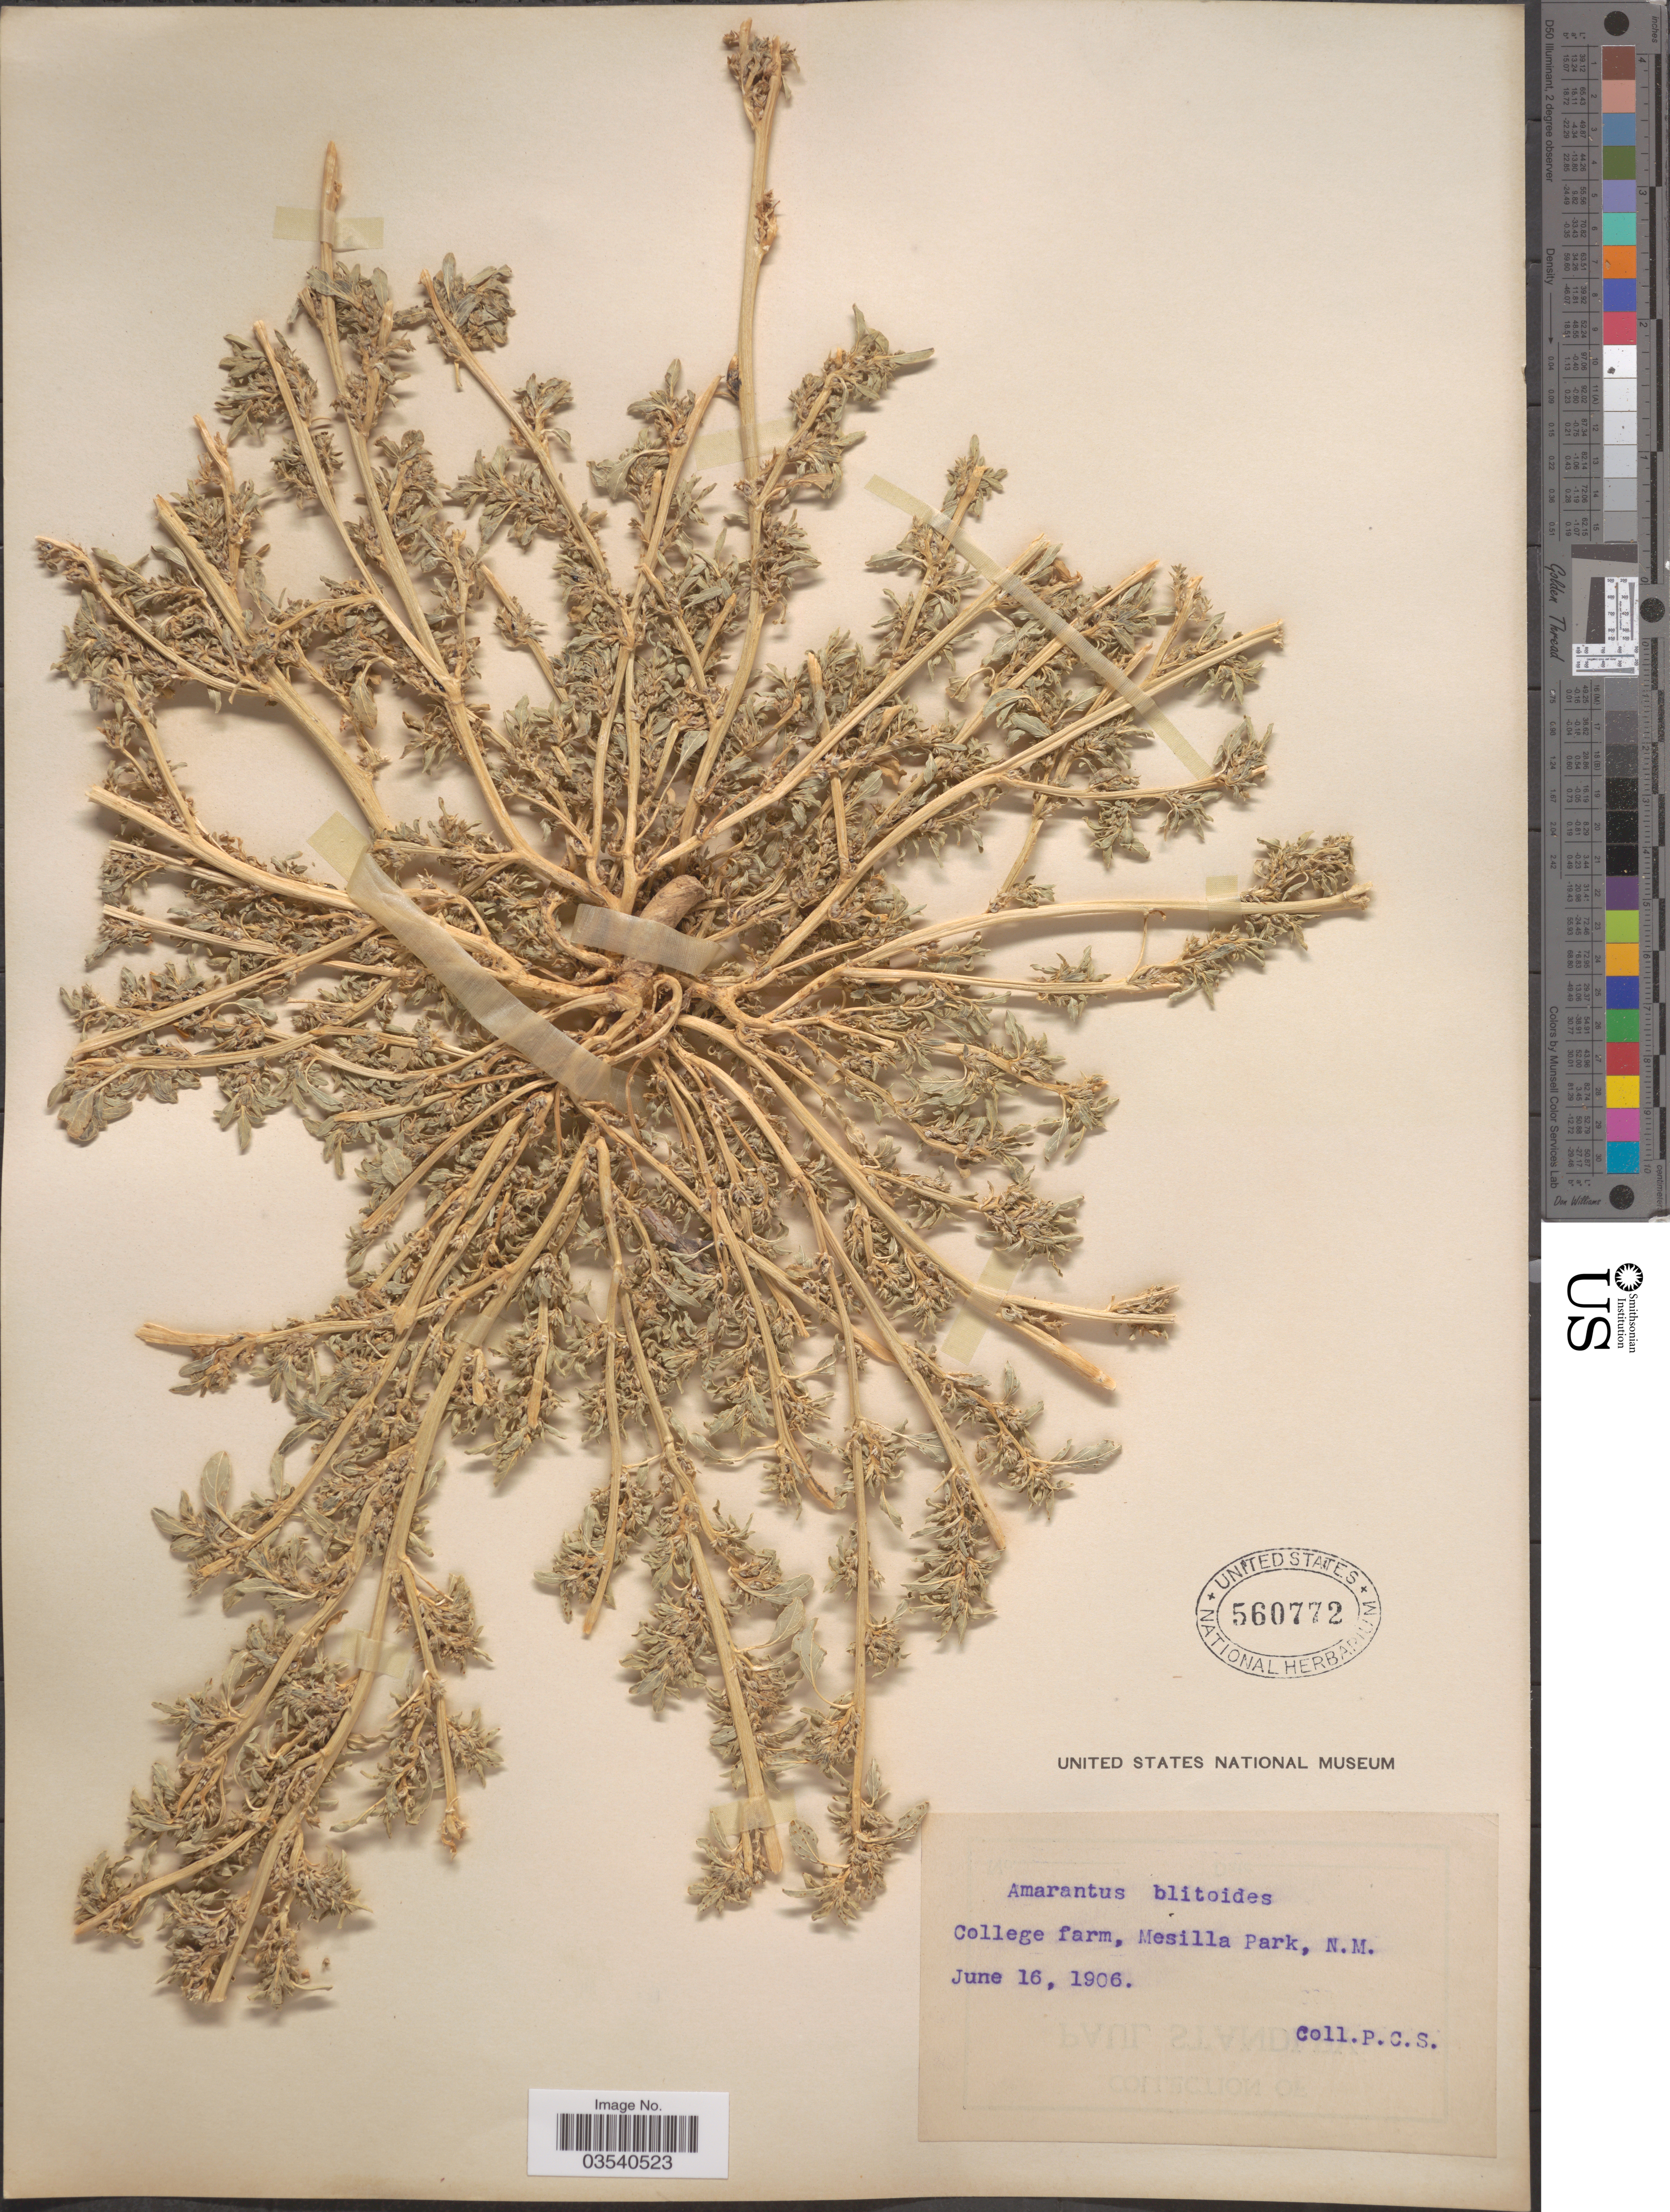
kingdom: Plantae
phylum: Tracheophyta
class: Magnoliopsida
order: Caryophyllales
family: Amaranthaceae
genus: Amaranthus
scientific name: Amaranthus graecizans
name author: L.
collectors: P. C. S.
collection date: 1906-06-16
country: United States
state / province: New Mexico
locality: College farm, Mesilla Park.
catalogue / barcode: US 560772